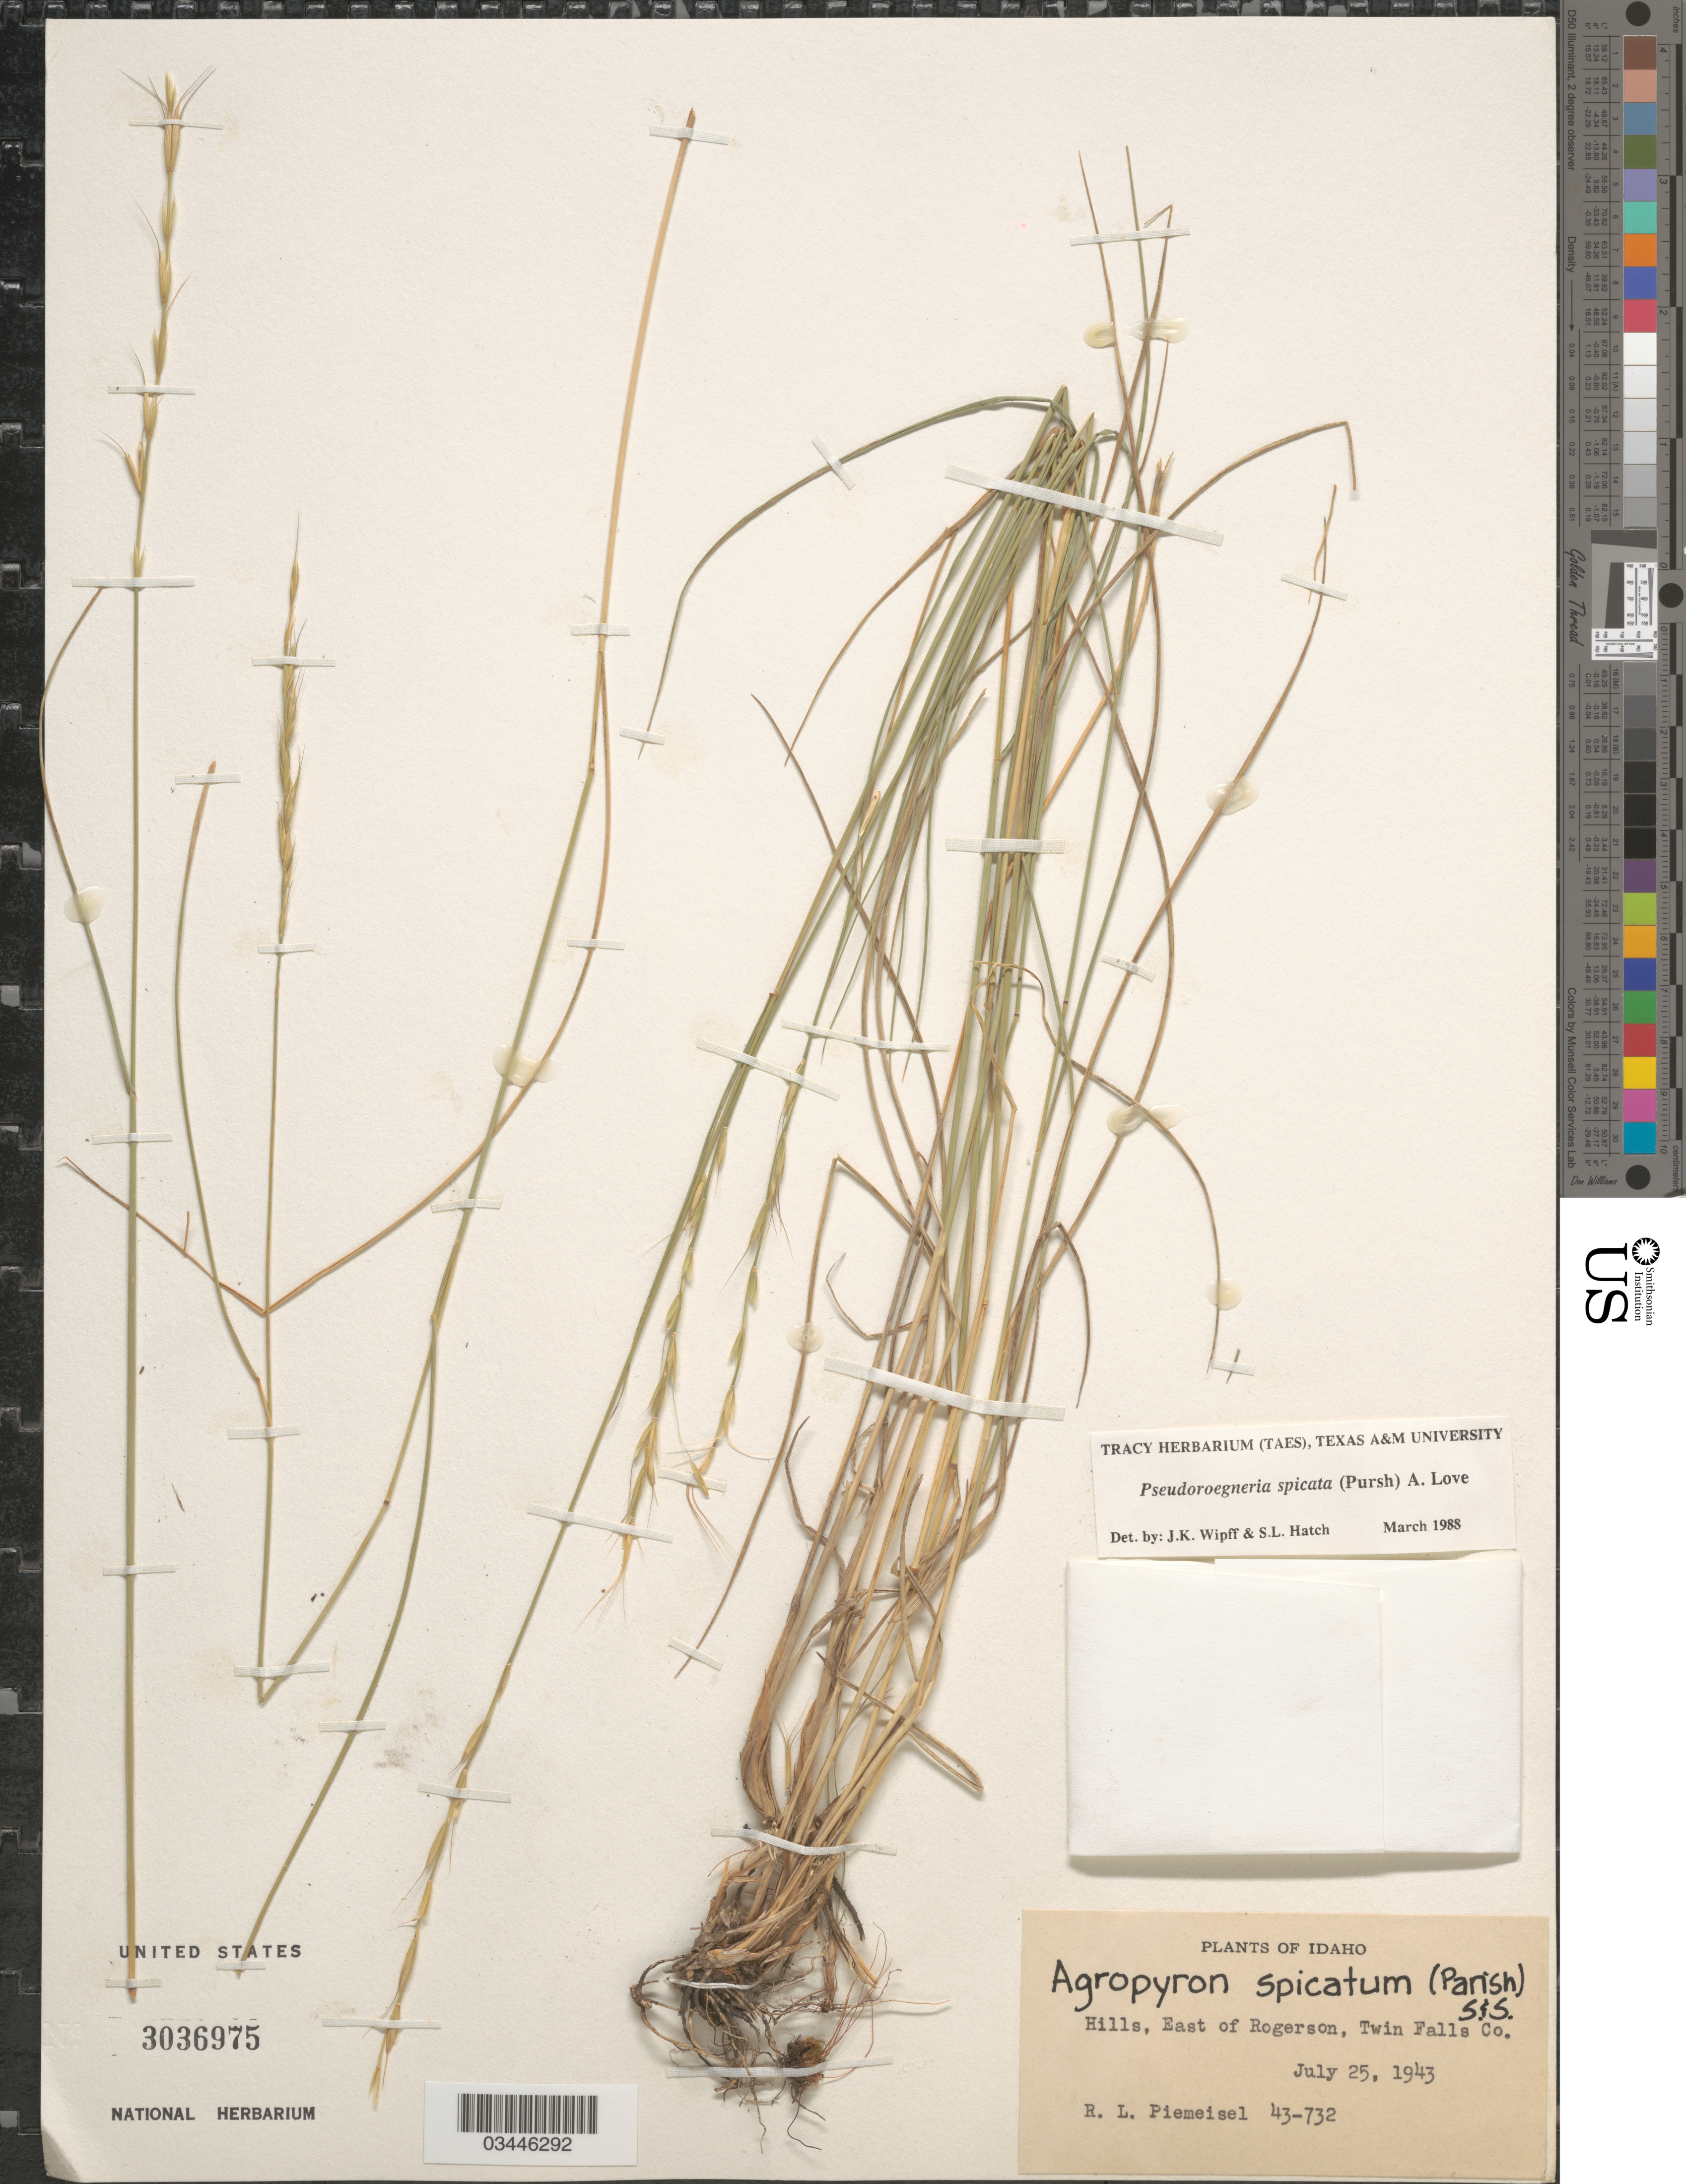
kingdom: Plantae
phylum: Tracheophyta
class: Liliopsida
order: Poales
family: Poaceae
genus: Pseudoroegneria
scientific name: Pseudoroegneria spicata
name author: (Pursh) Á. Löve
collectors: R. L. Piemeisel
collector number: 43-732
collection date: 1943-07-25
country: United States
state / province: Idaho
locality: Hills, East of Rogerson, Twin Falls Co.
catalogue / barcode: US 3036975